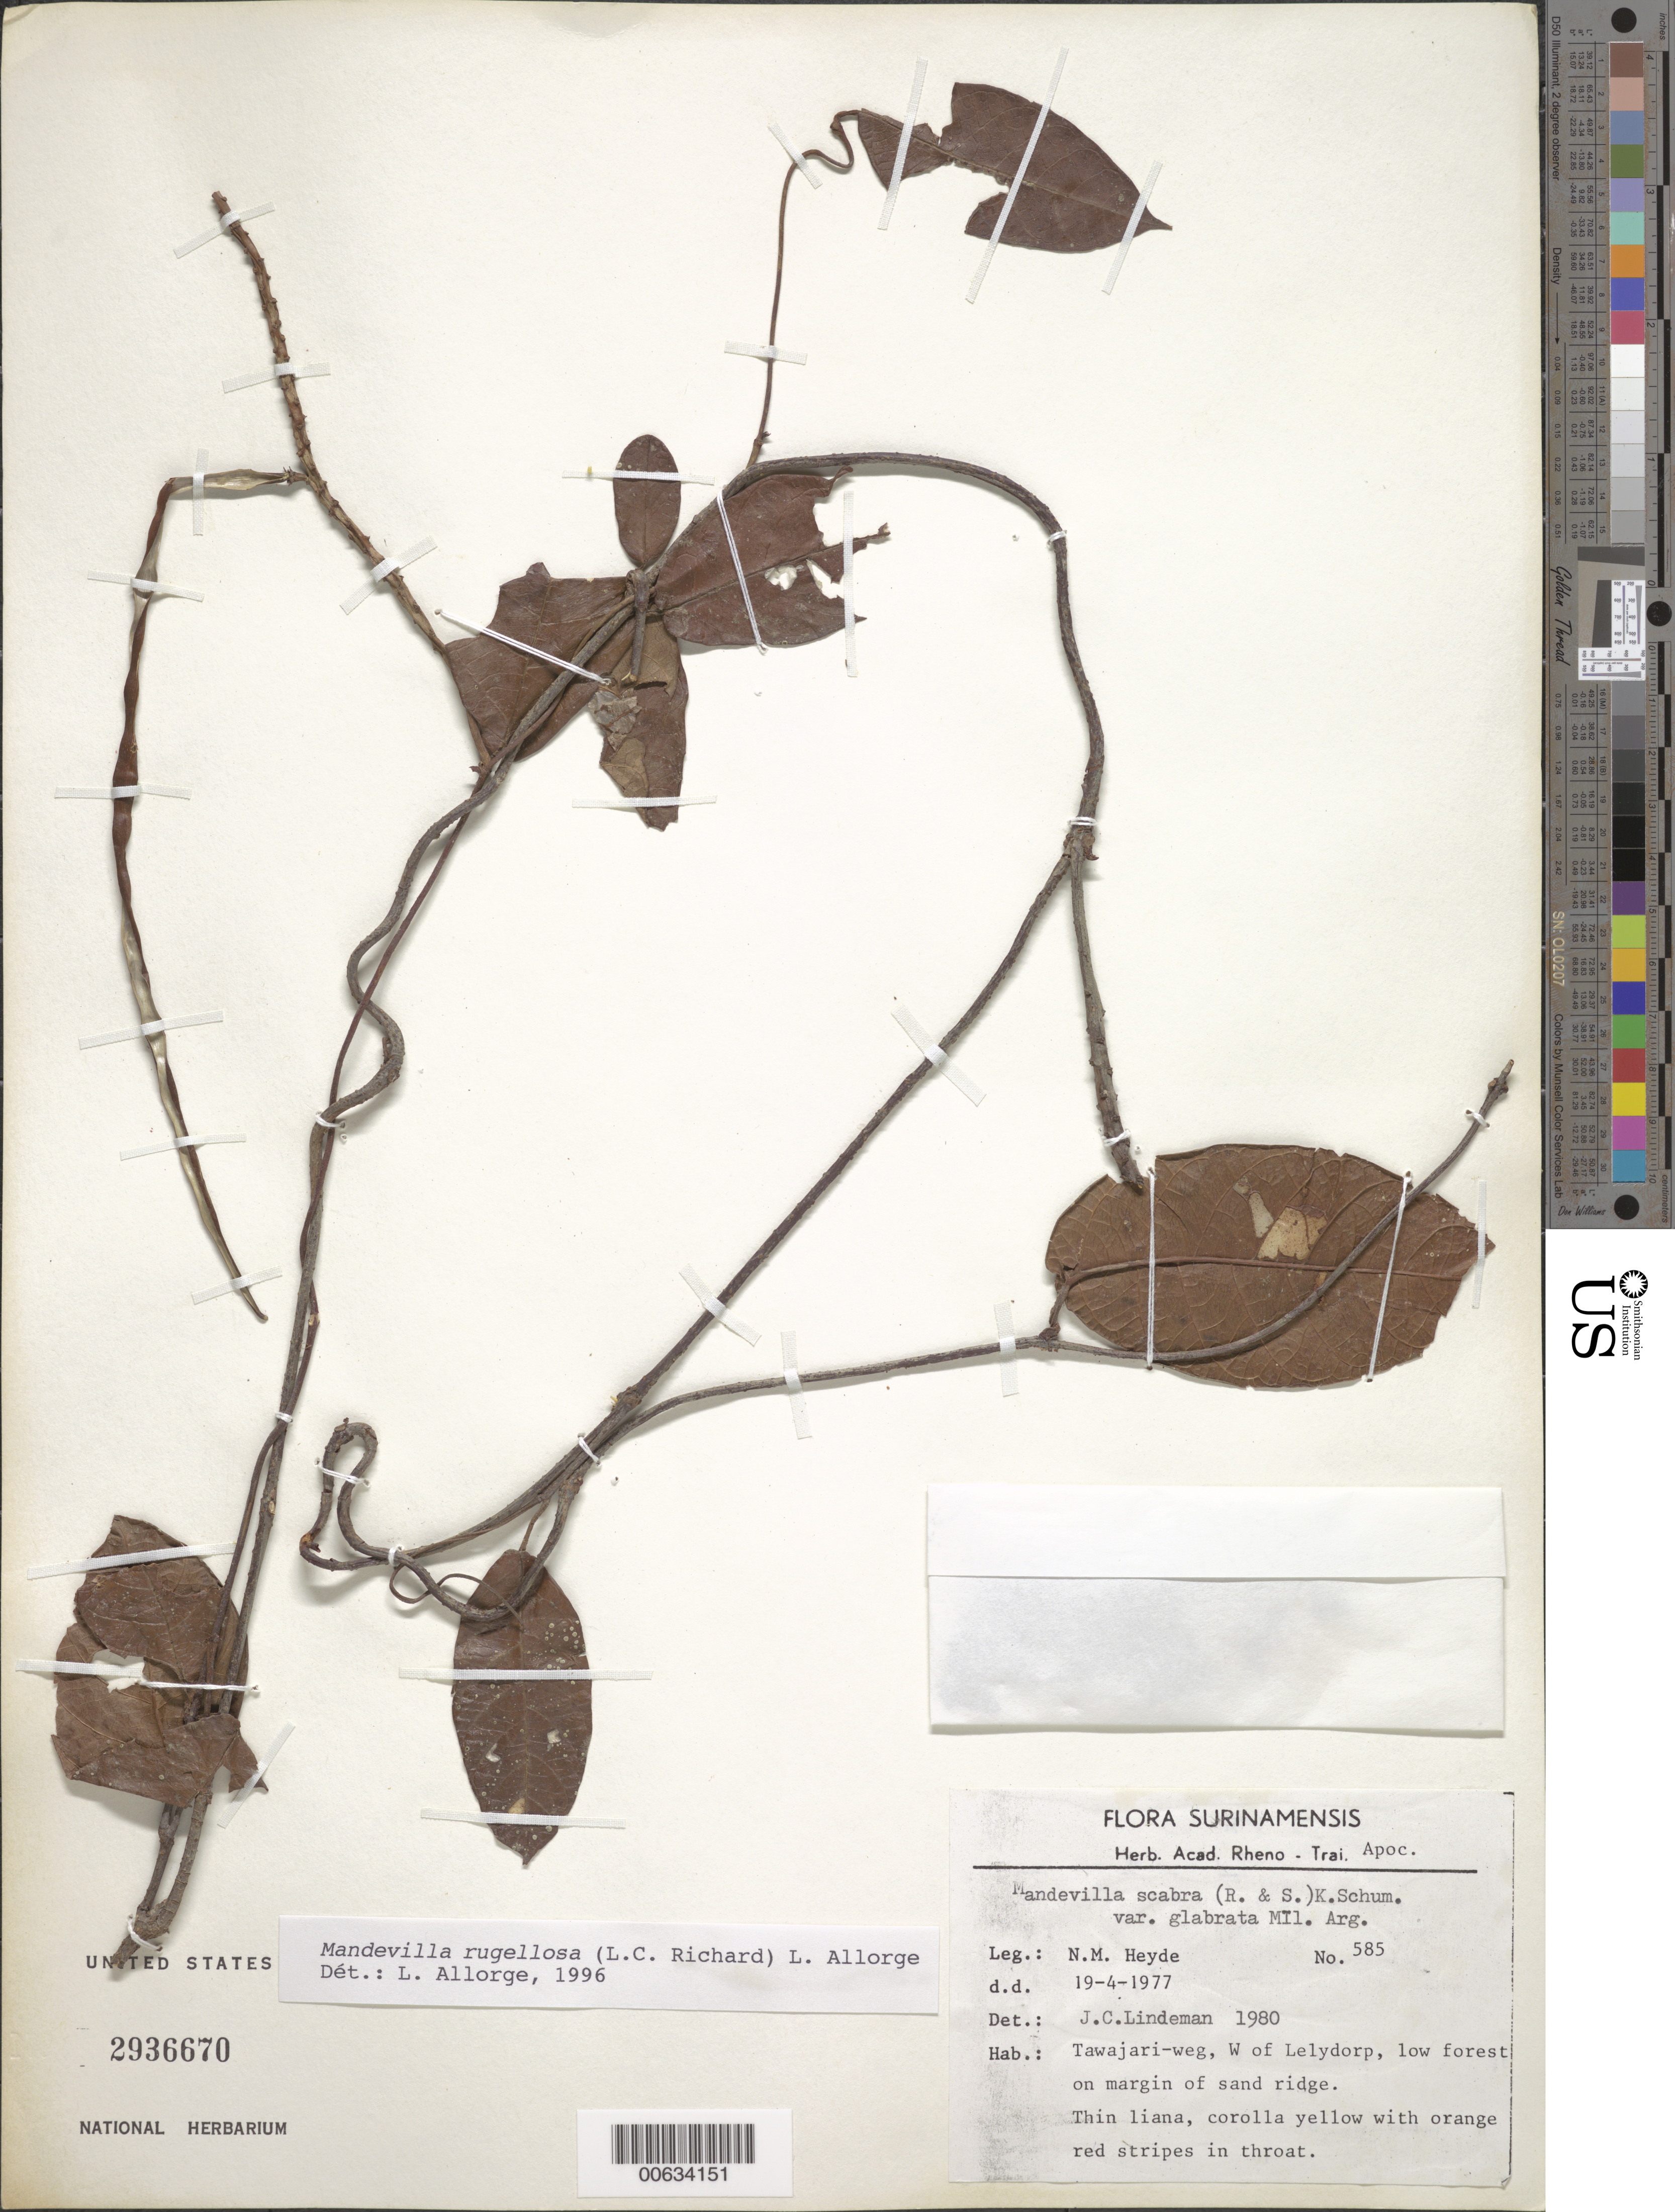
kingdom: Plantae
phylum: Tracheophyta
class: Magnoliopsida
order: Gentianales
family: Apocynaceae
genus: Mandevilla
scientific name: Mandevilla rugellosa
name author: (Rich.) L. Allorge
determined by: Lindeman, J. C.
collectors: N. M. Heyde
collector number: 585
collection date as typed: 19-Apr-77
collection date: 1977-04-19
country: Suriname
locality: Lelydorp, W of; Twajari-weg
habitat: Low forest on margin of sand ridge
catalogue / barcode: US 2936670